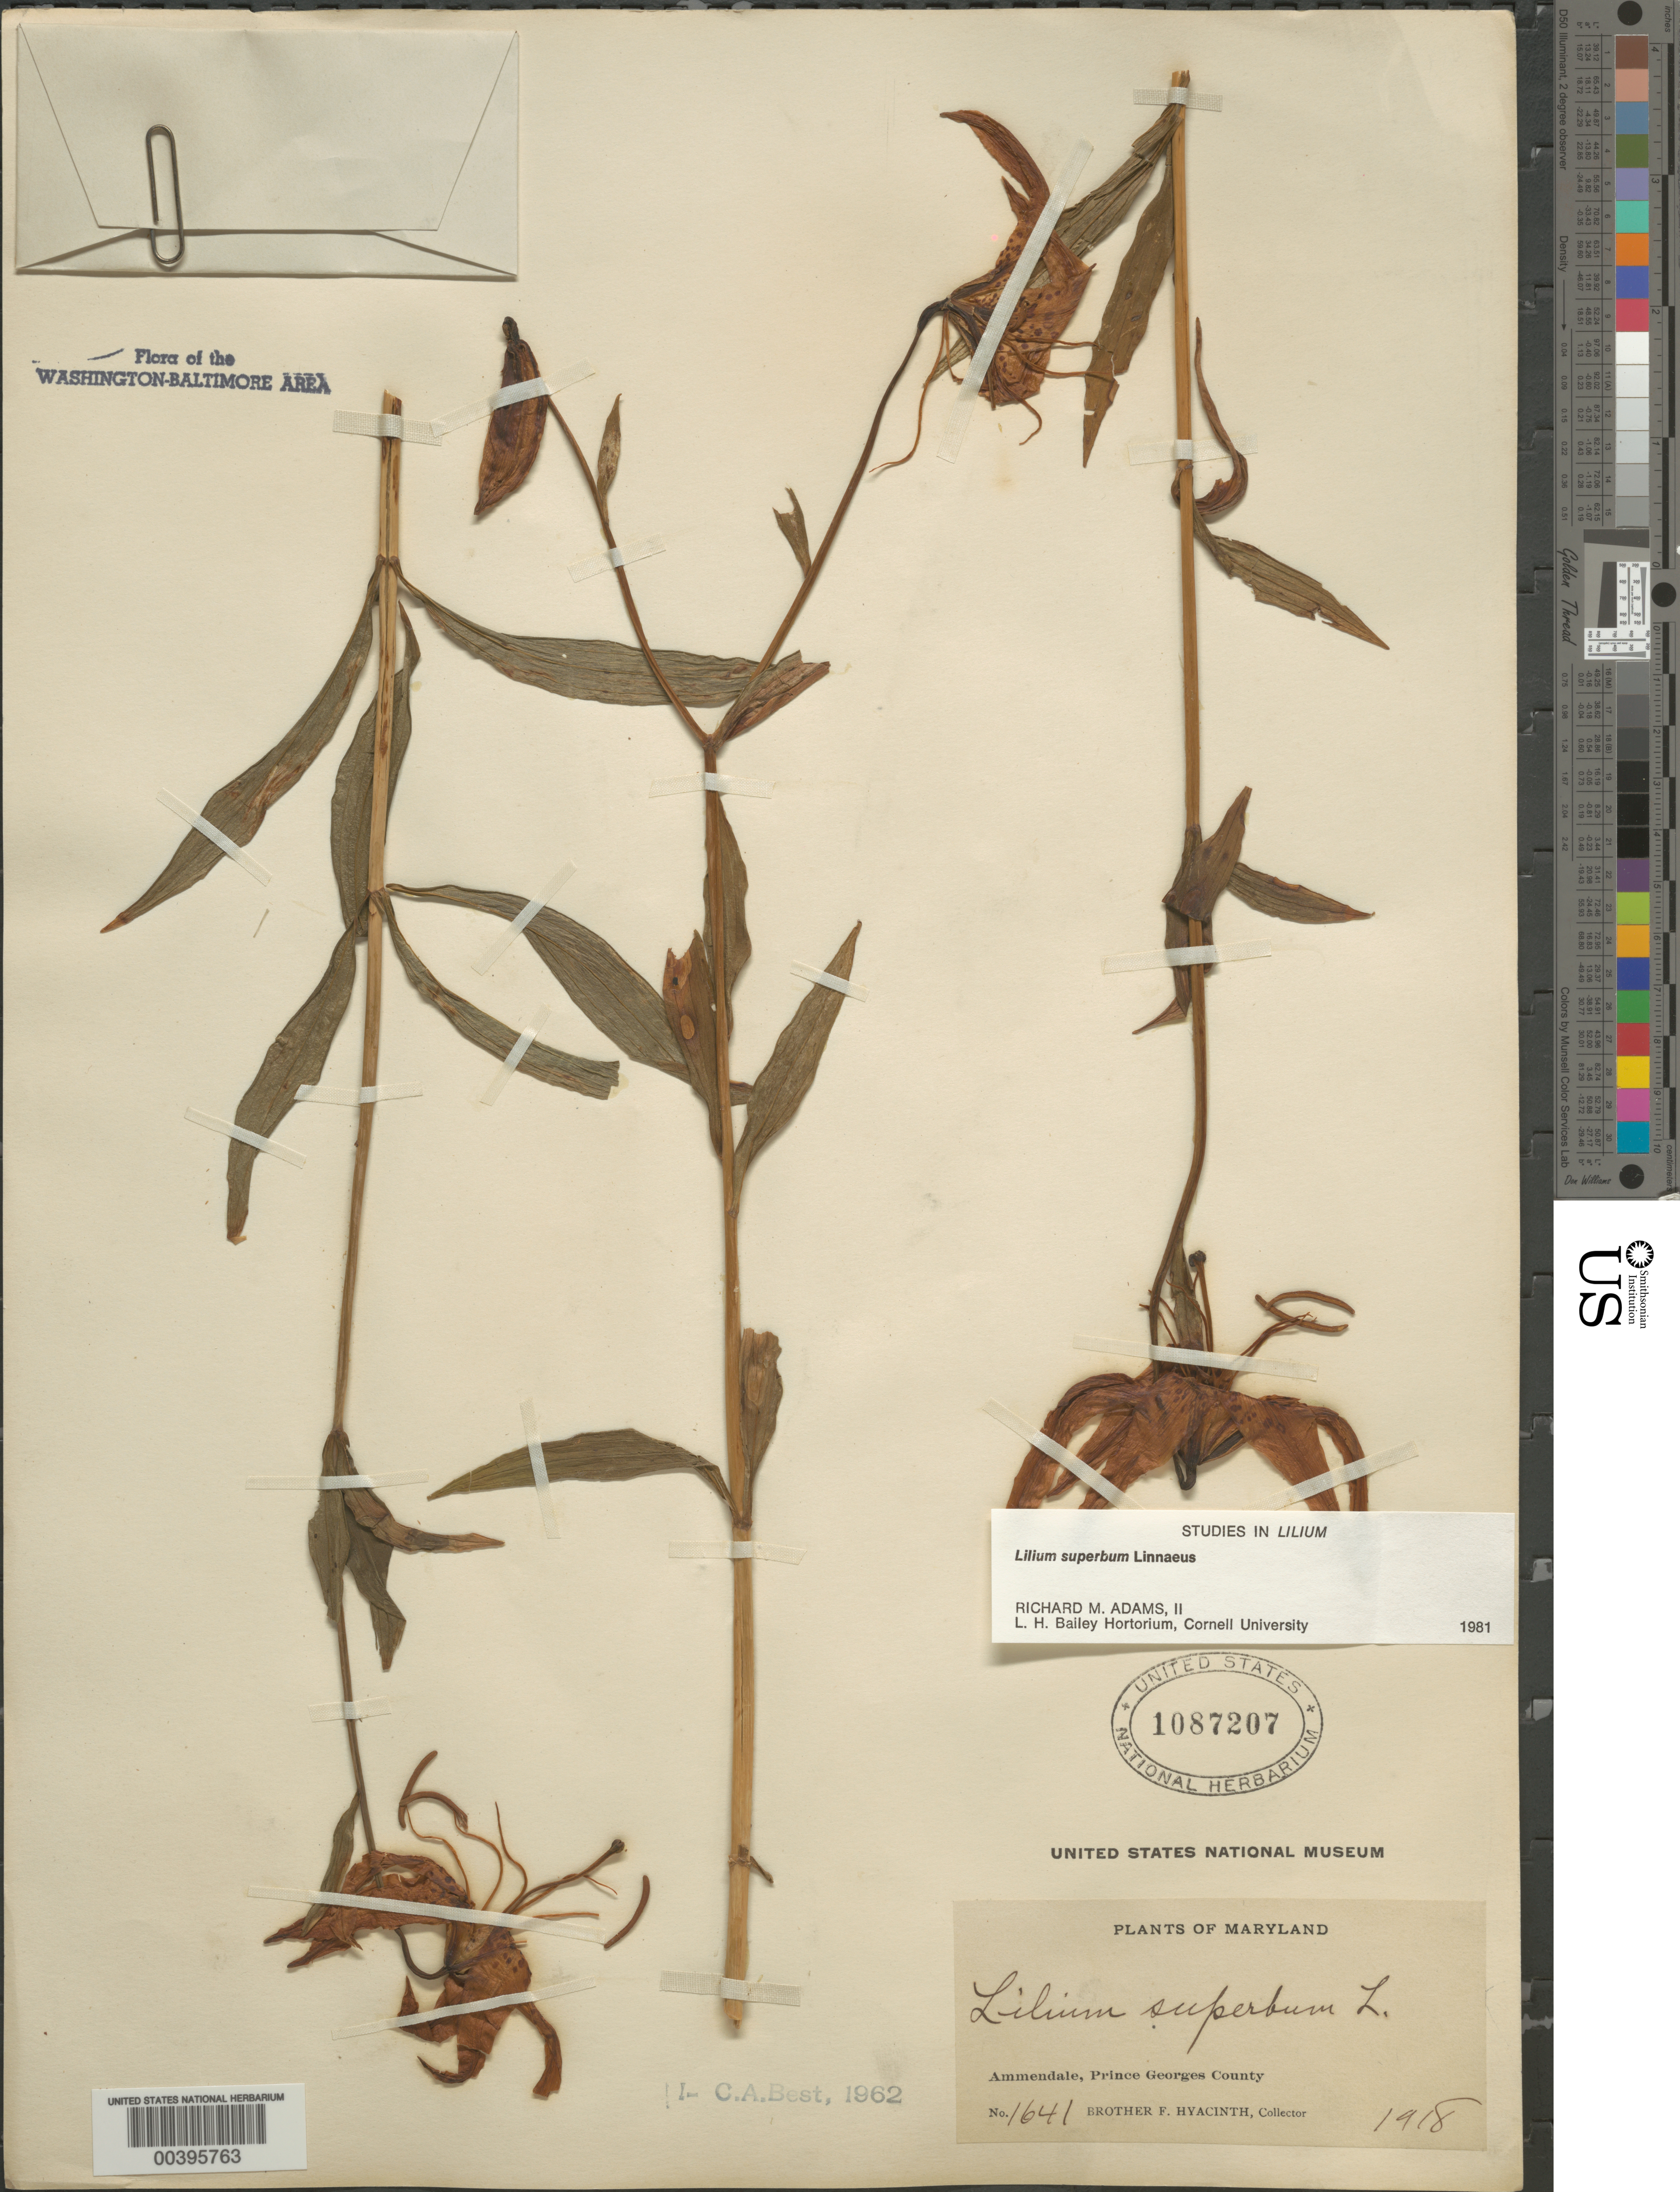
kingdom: Plantae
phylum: Tracheophyta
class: Liliopsida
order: Liliales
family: Liliaceae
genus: Lilium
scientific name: Lilium superbum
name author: L.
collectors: F. Hyacinth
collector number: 1641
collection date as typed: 1918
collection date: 1918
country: United States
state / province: Maryland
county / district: Prince George's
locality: Ammendale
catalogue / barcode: US 1087207